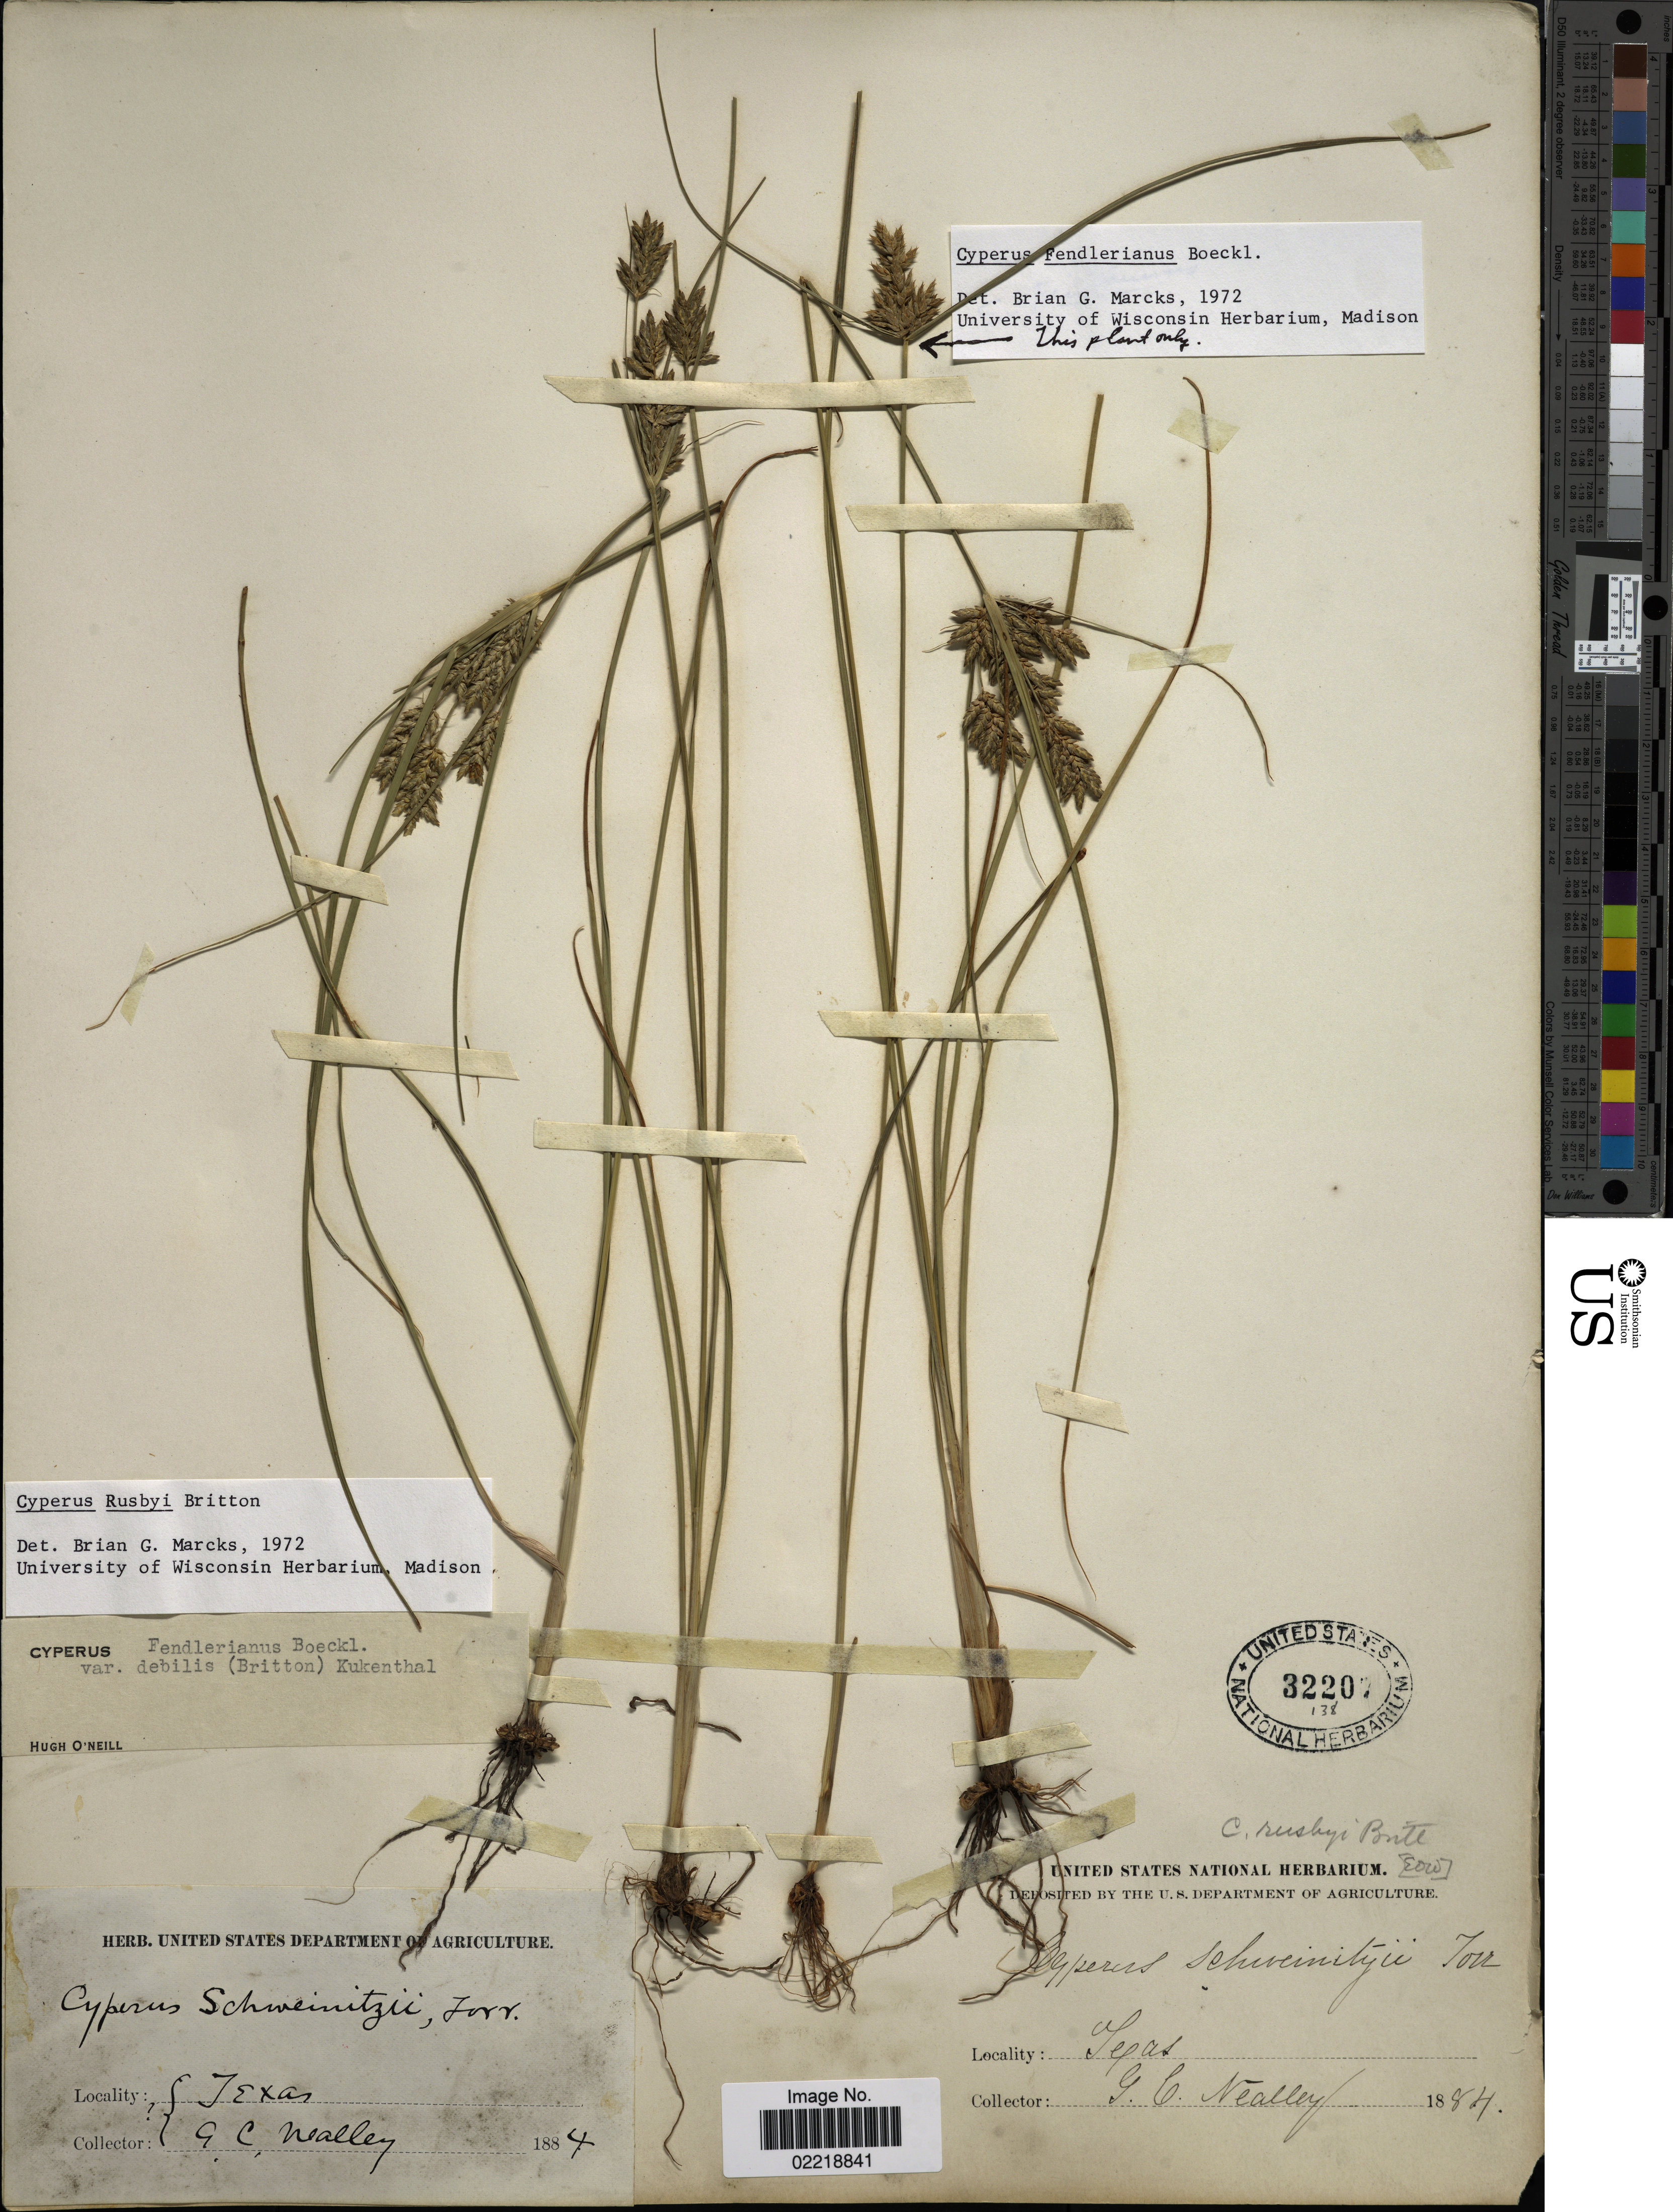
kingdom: Plantae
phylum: Tracheophyta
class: Liliopsida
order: Poales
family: Cyperaceae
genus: Cyperus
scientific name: Cyperus sphaerolepis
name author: Boeckeler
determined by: Strong, Mark T., (BOT), Smithsonian Institution - National Museum of Natural History (UNITED STATES)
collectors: G. C. Nealley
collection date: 1884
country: United States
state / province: Texas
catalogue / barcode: US 32207